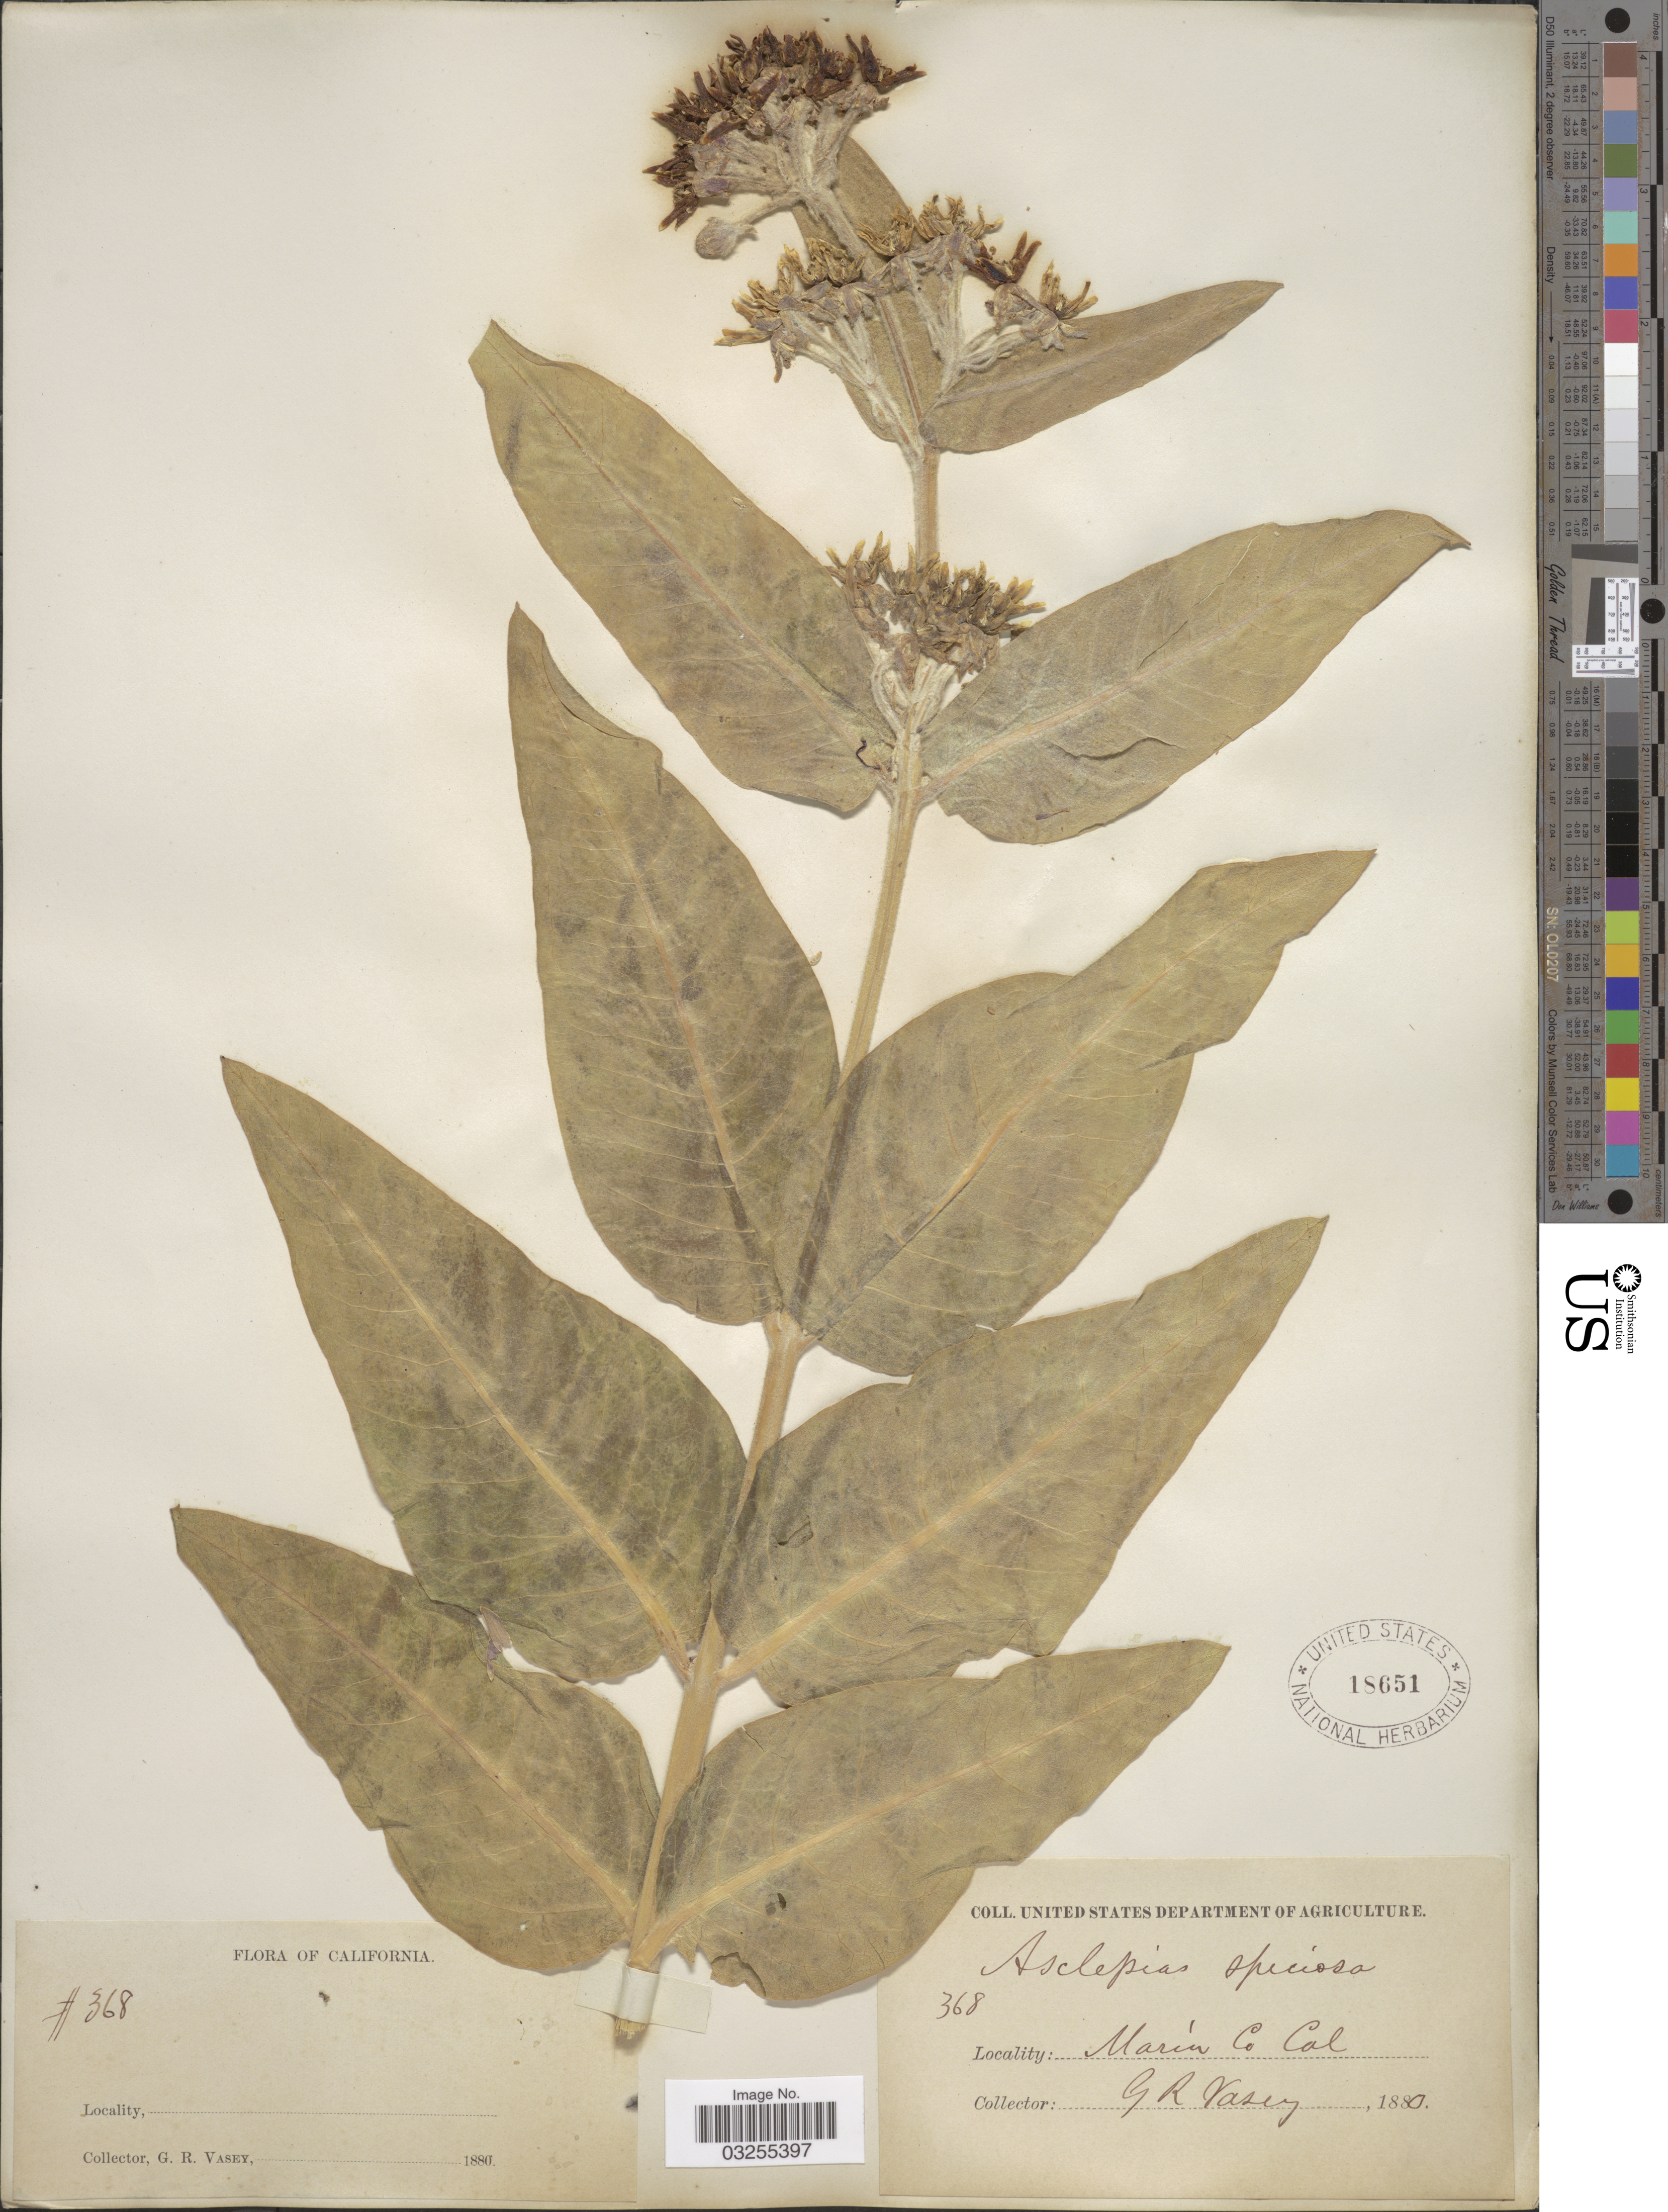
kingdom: Plantae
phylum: Tracheophyta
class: Magnoliopsida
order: Gentianales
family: Apocynaceae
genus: Asclepias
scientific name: Asclepias speciosa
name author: Torr.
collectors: G. R. Vasey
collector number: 368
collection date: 1880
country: United States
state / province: California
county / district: Marin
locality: Marin Co.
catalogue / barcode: US 18651